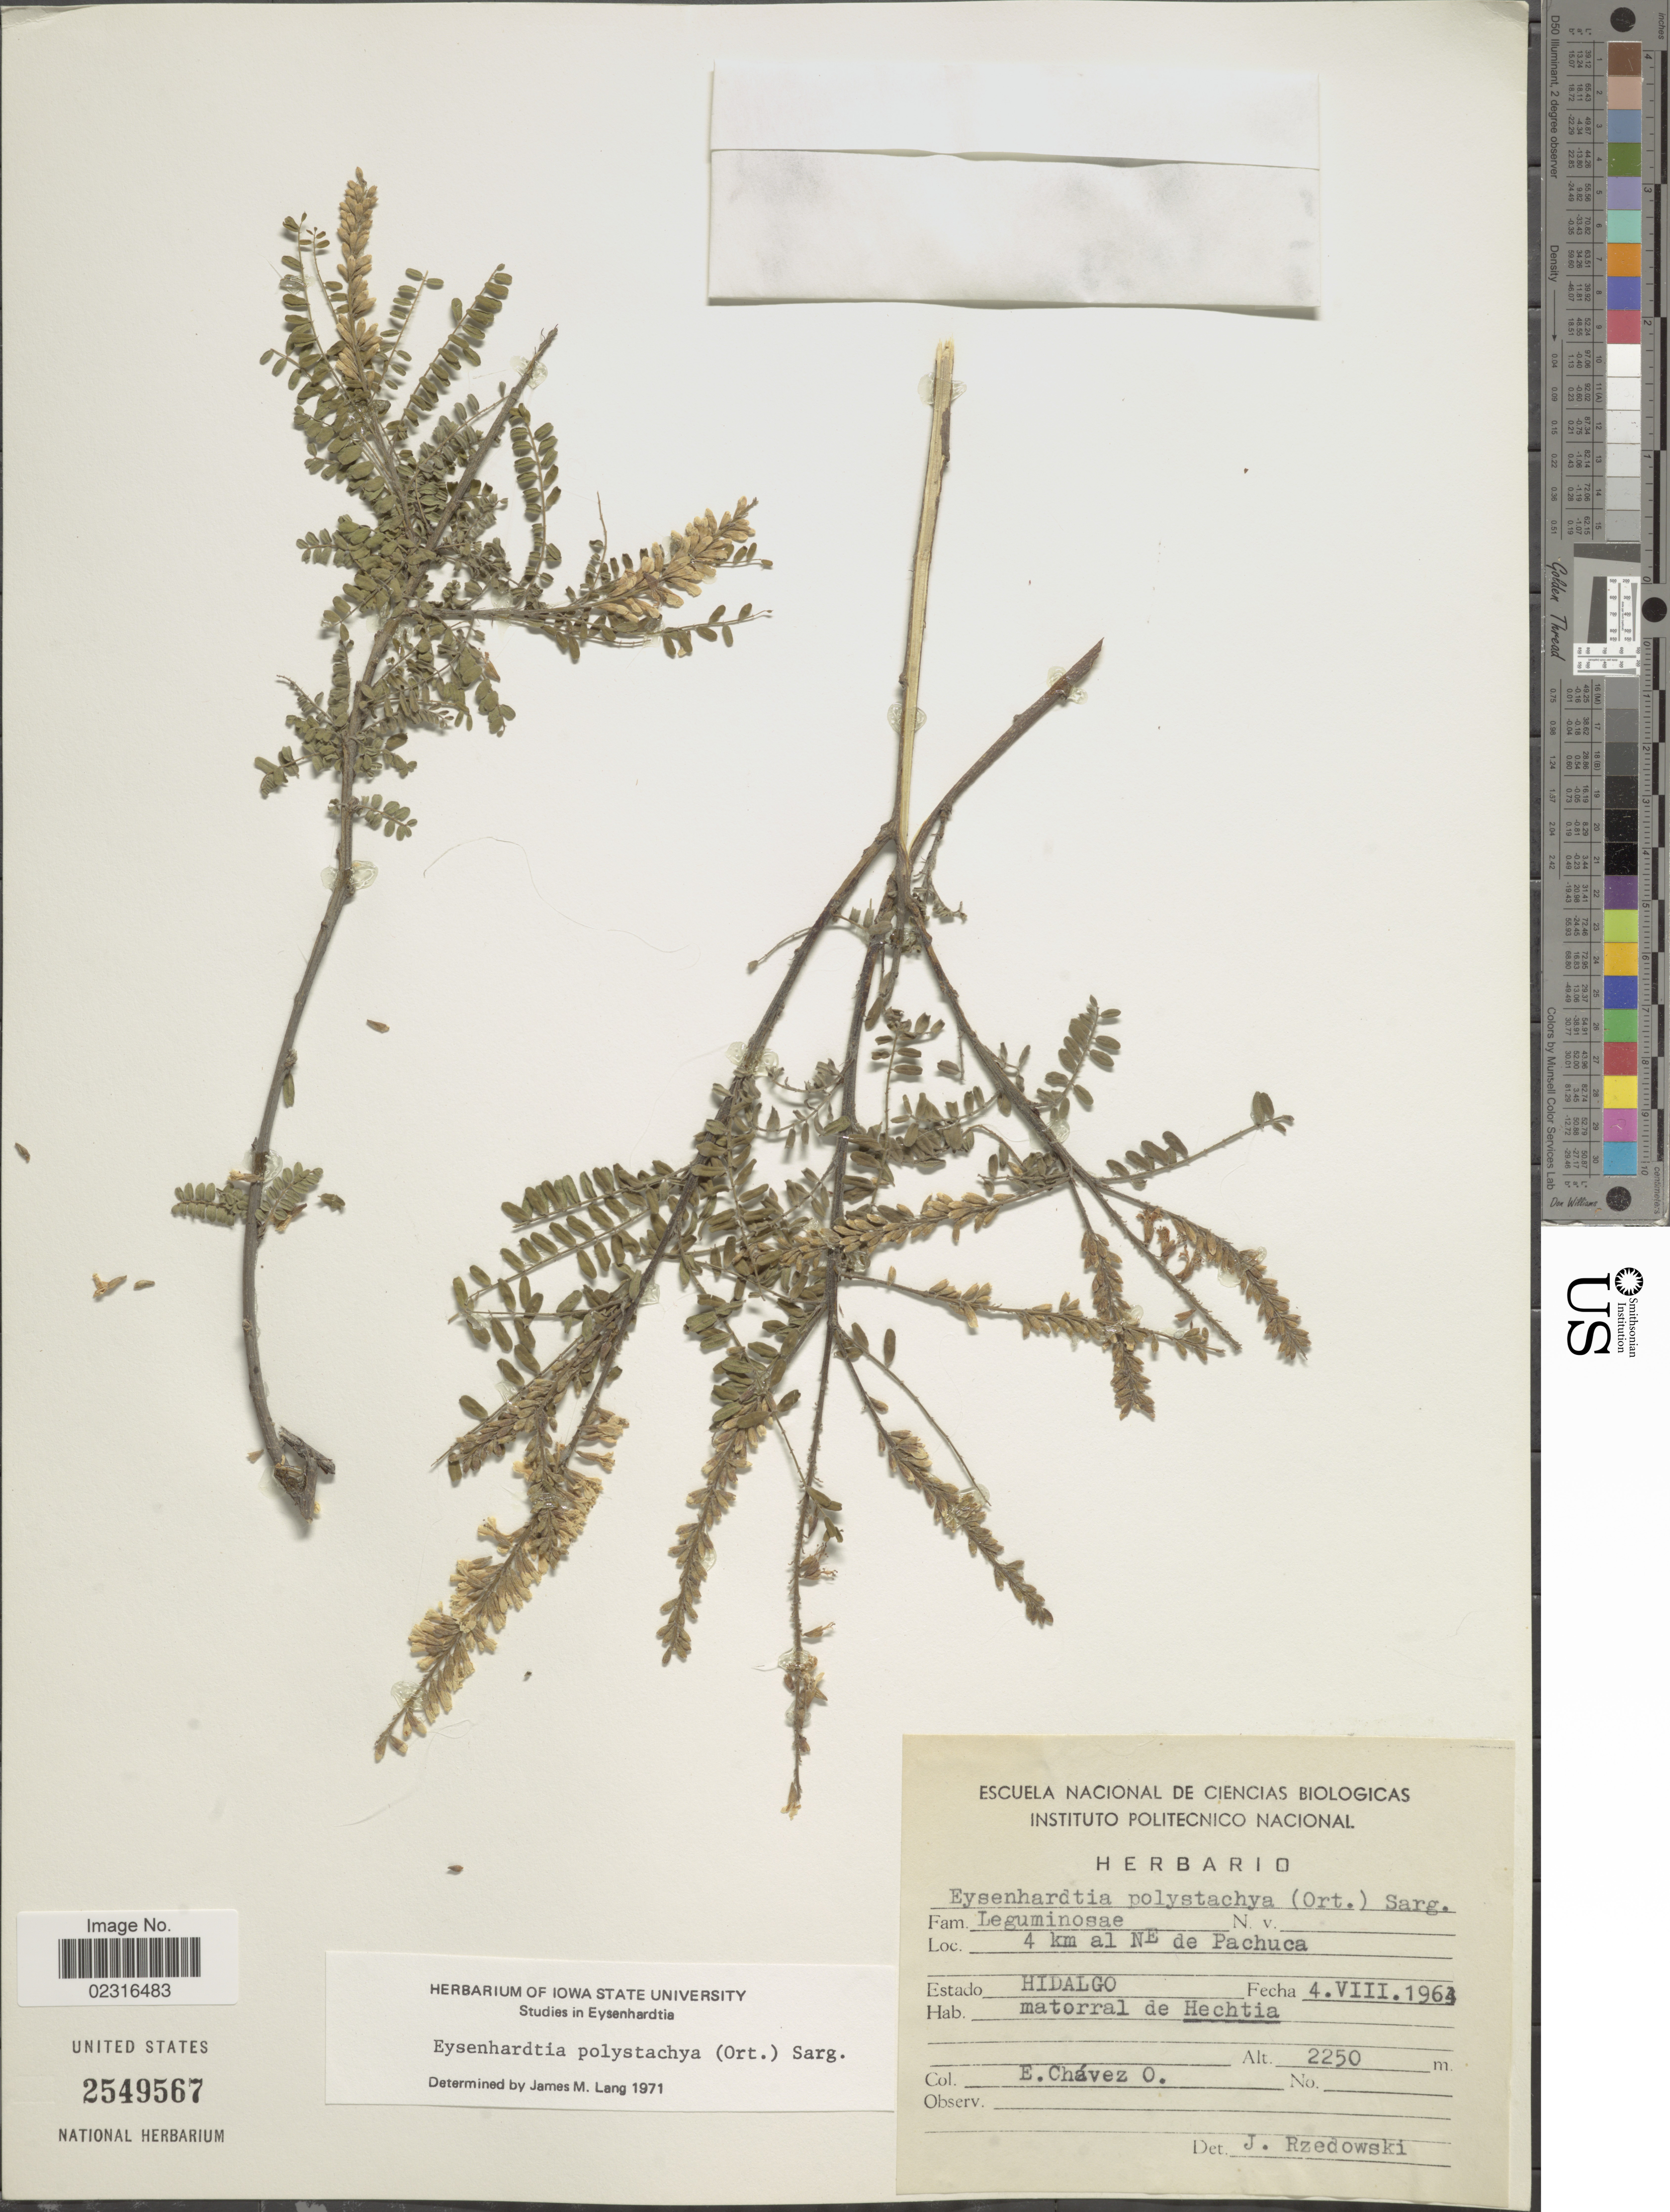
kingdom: Plantae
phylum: Tracheophyta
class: Magnoliopsida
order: Fabales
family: Fabaceae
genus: Eysenhardtia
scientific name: Eysenhardtia polystachya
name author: (Ortega) Sarg.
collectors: Chávez O., E.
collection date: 1961-08-04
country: Mexico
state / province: Hidalgo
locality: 4 km al NE de Pachuca, matorral de Hechtia.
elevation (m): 2250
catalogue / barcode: US 2549567